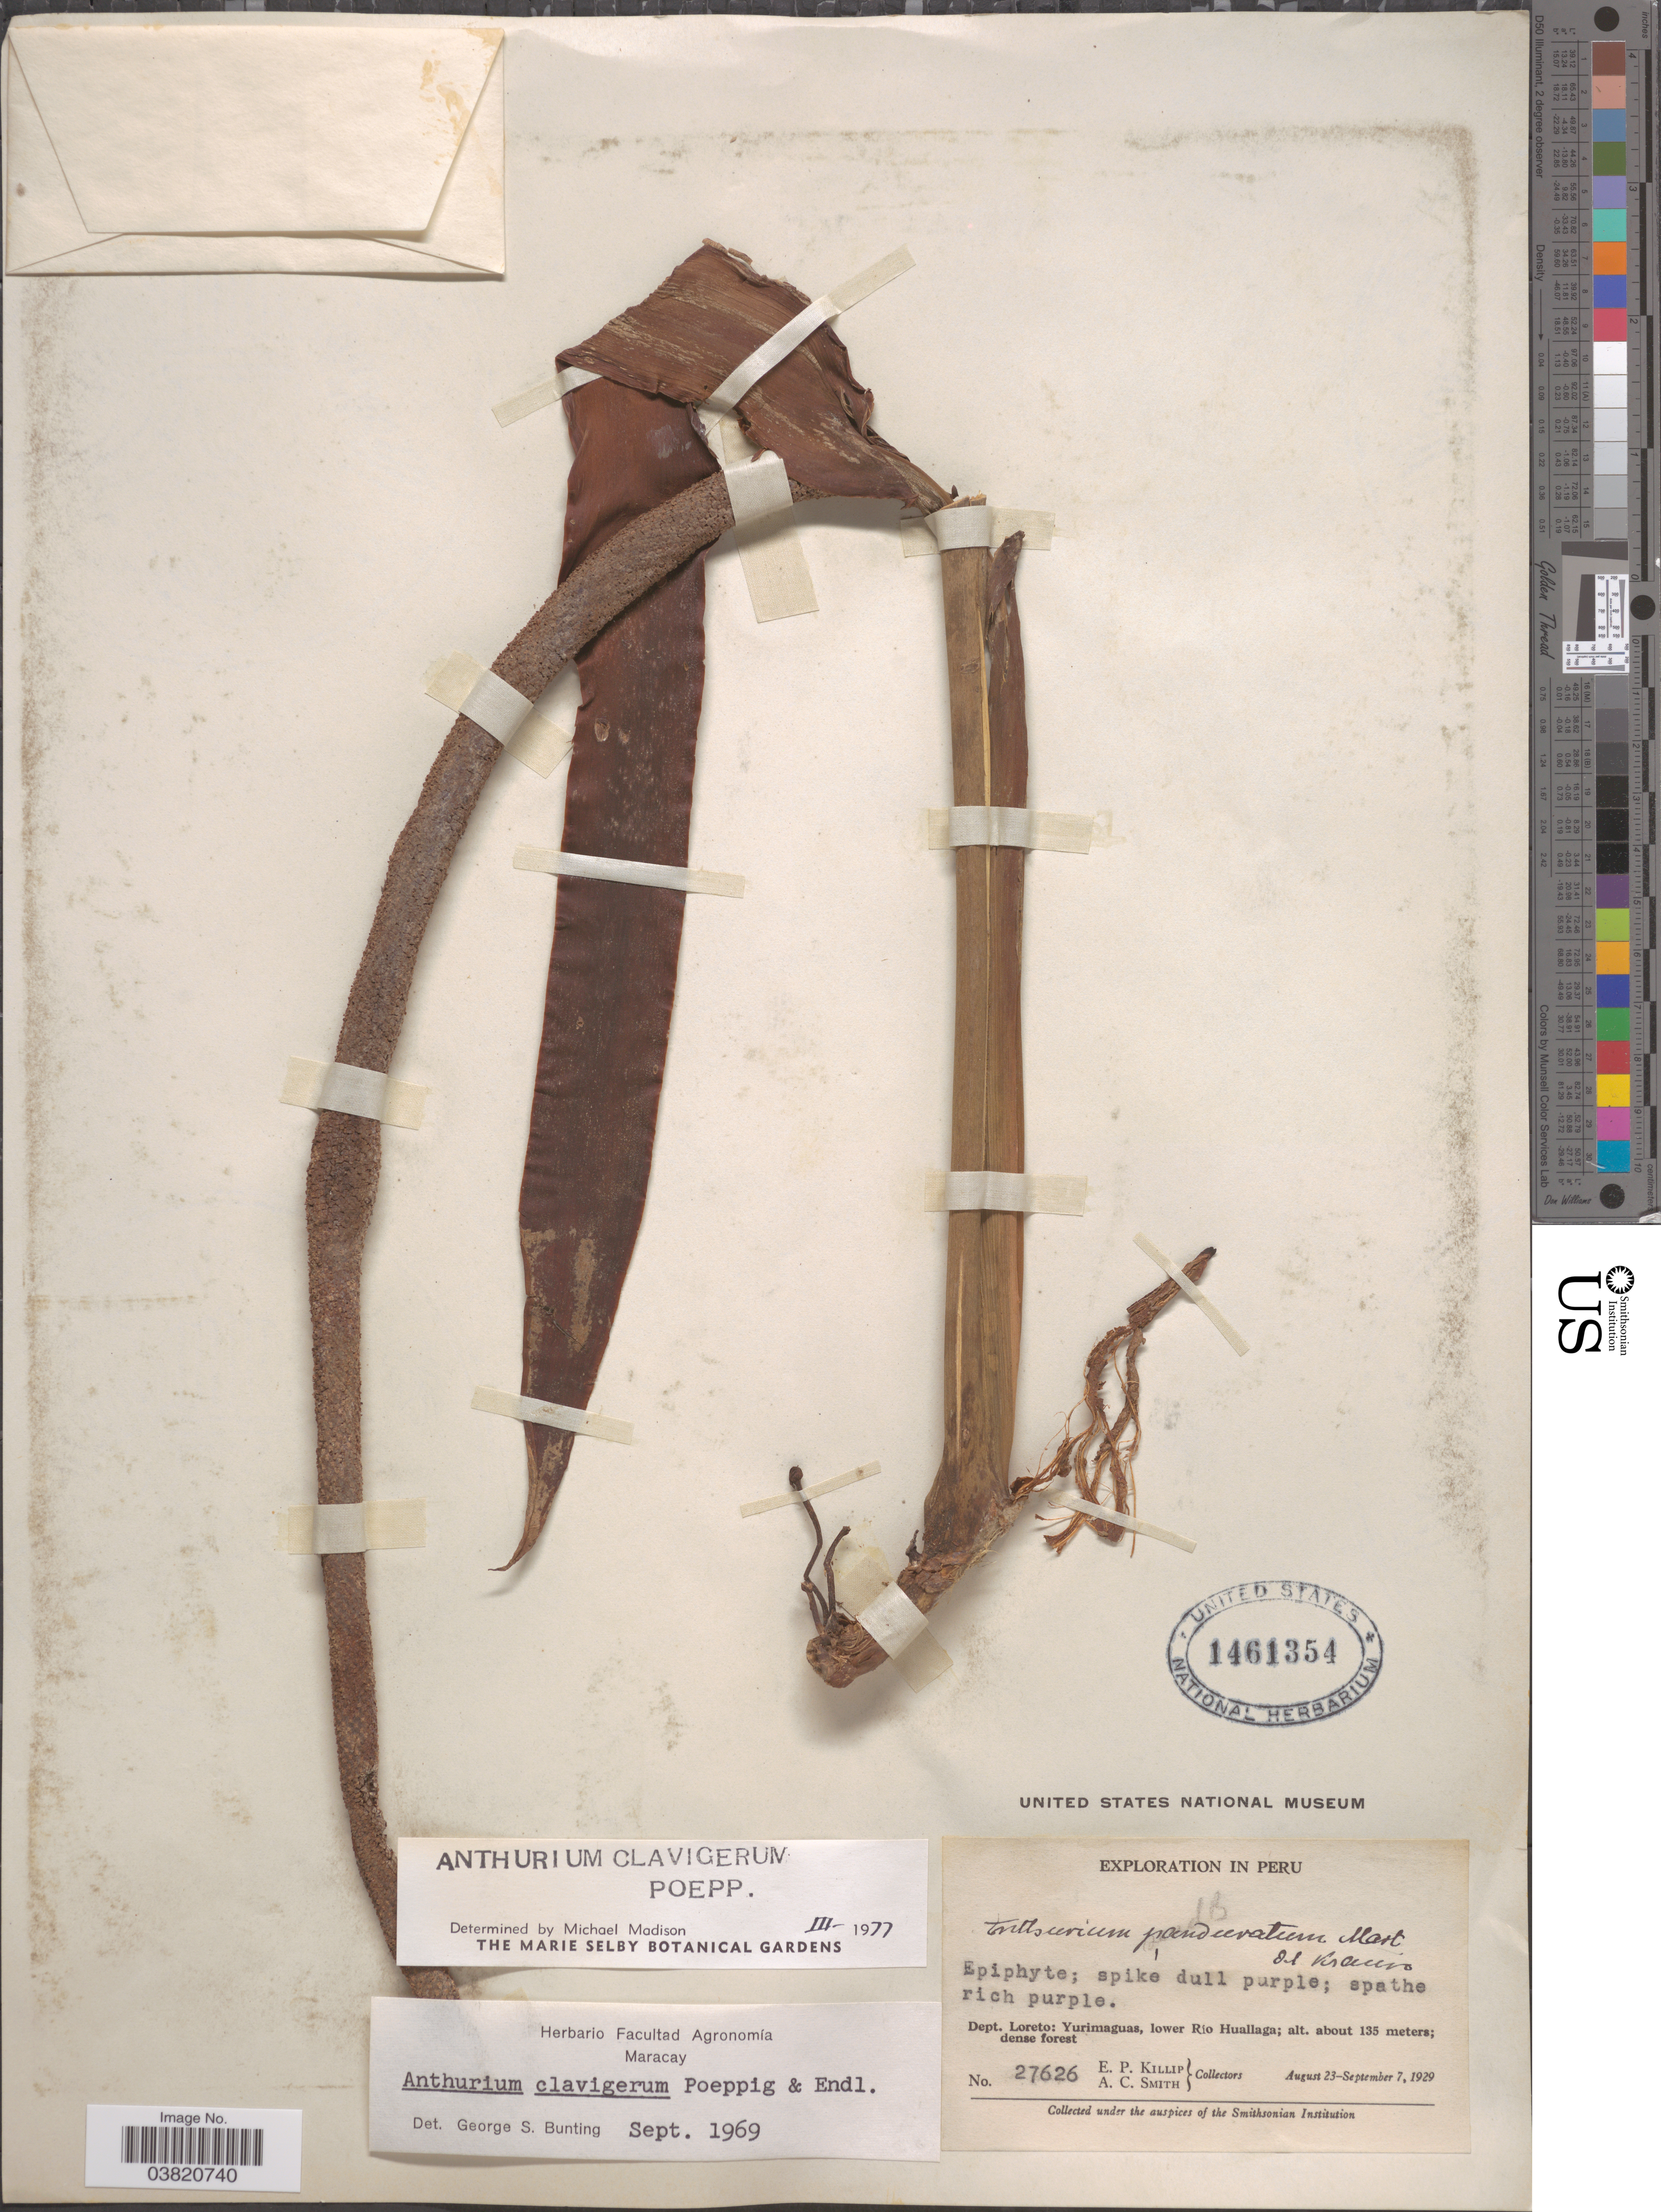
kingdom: Plantae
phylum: Tracheophyta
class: Liliopsida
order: Alismatales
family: Araceae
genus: Anthurium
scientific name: Anthurium clavigerum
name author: Poepp. & Endl.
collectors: E. P. Killip & A. C. Smith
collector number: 27626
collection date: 1929-08-23/1929-09-07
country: Peru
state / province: Loreto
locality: Dept. Loreto: Yurimaguas, lower Río Huallaga.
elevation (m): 135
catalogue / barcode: US 1461354